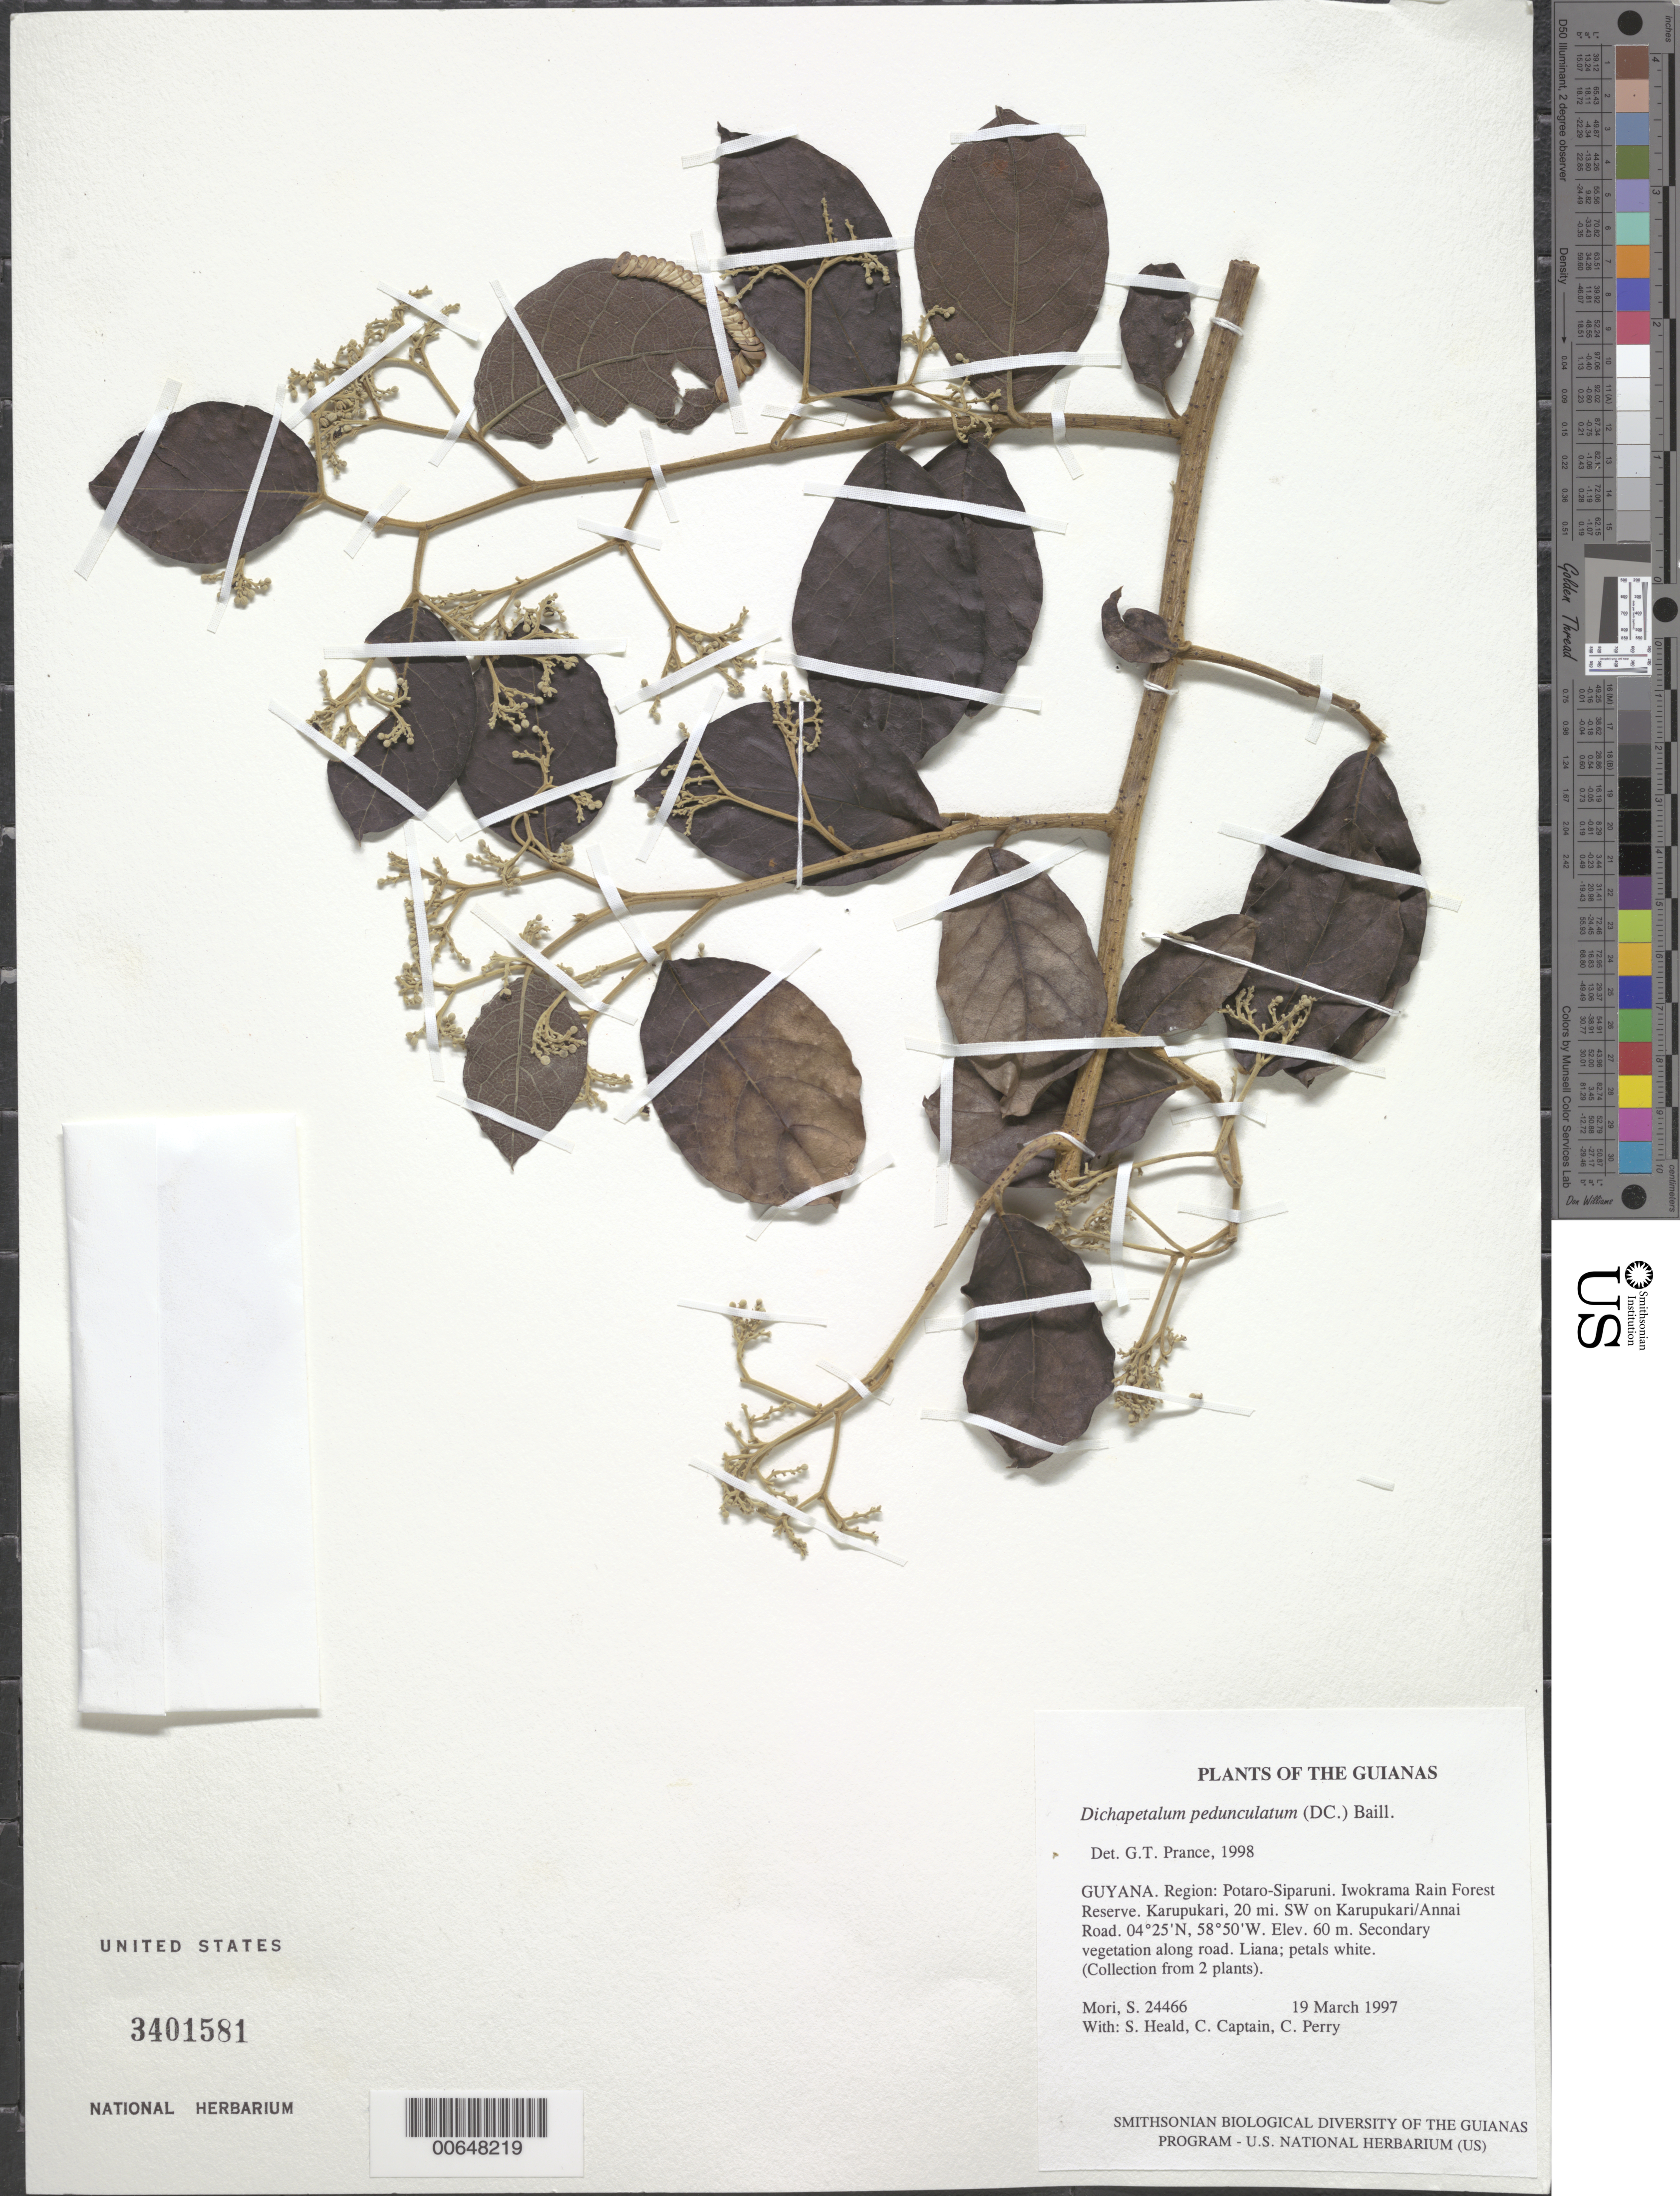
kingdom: Plantae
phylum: Tracheophyta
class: Magnoliopsida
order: Malpighiales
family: Dichapetalaceae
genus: Dichapetalum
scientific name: Dichapetalum pedunculatum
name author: (DC.) Baill.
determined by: Prance, G. T.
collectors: S. Mori, S. Heald, C. Captain & C. Perry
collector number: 24466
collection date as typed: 19 March 1997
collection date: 1997-03-19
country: Guyana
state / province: Potaro-Siparuni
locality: Iwokrama Rain Forest Reserve. Karupukari, 20 mi. SW on Karupukari/Annai Road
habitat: Secondary vegetation along road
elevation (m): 60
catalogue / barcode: US 3401581